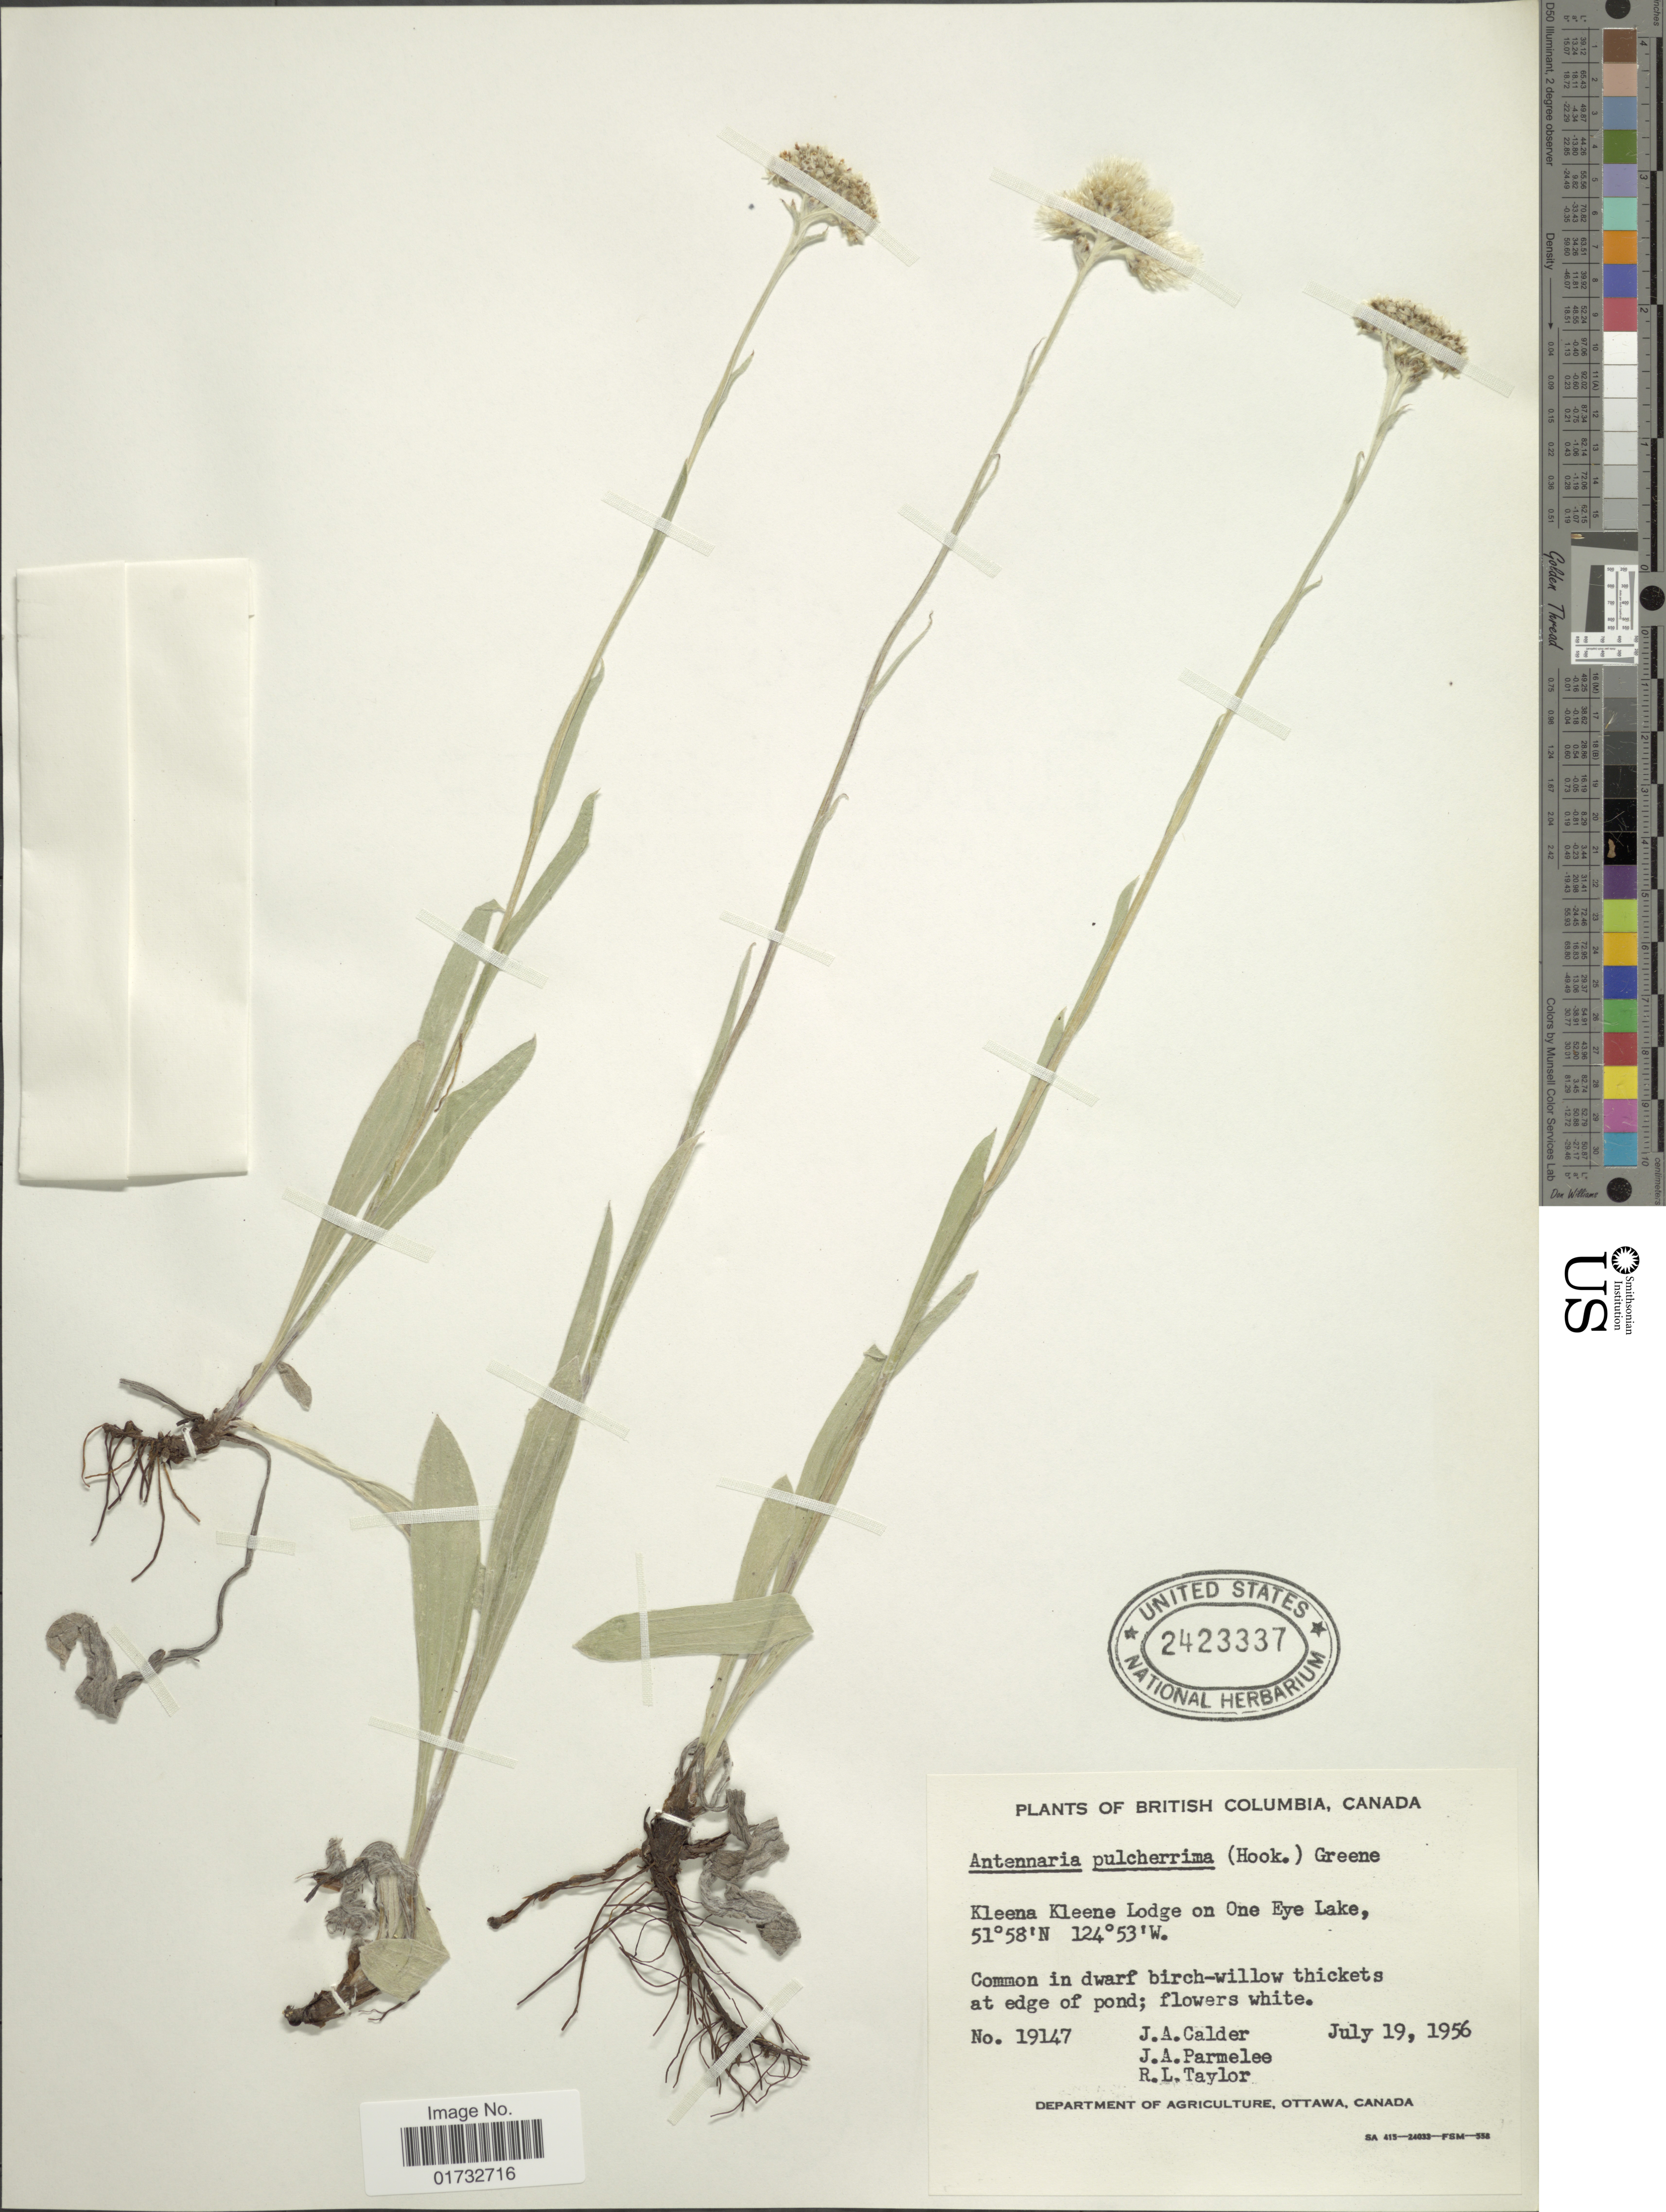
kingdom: Plantae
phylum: Tracheophyta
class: Magnoliopsida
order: Asterales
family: Asteraceae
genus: Antennaria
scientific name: Antennaria pulcherrima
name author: (Hook.) Greene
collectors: J. A. Calder, J. A. Parmelee & R. Taylor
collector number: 19147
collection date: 1956-07-19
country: Canada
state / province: British Columbia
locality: Kleena Kleene Lodge on One Eye Lake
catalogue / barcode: US 2423337